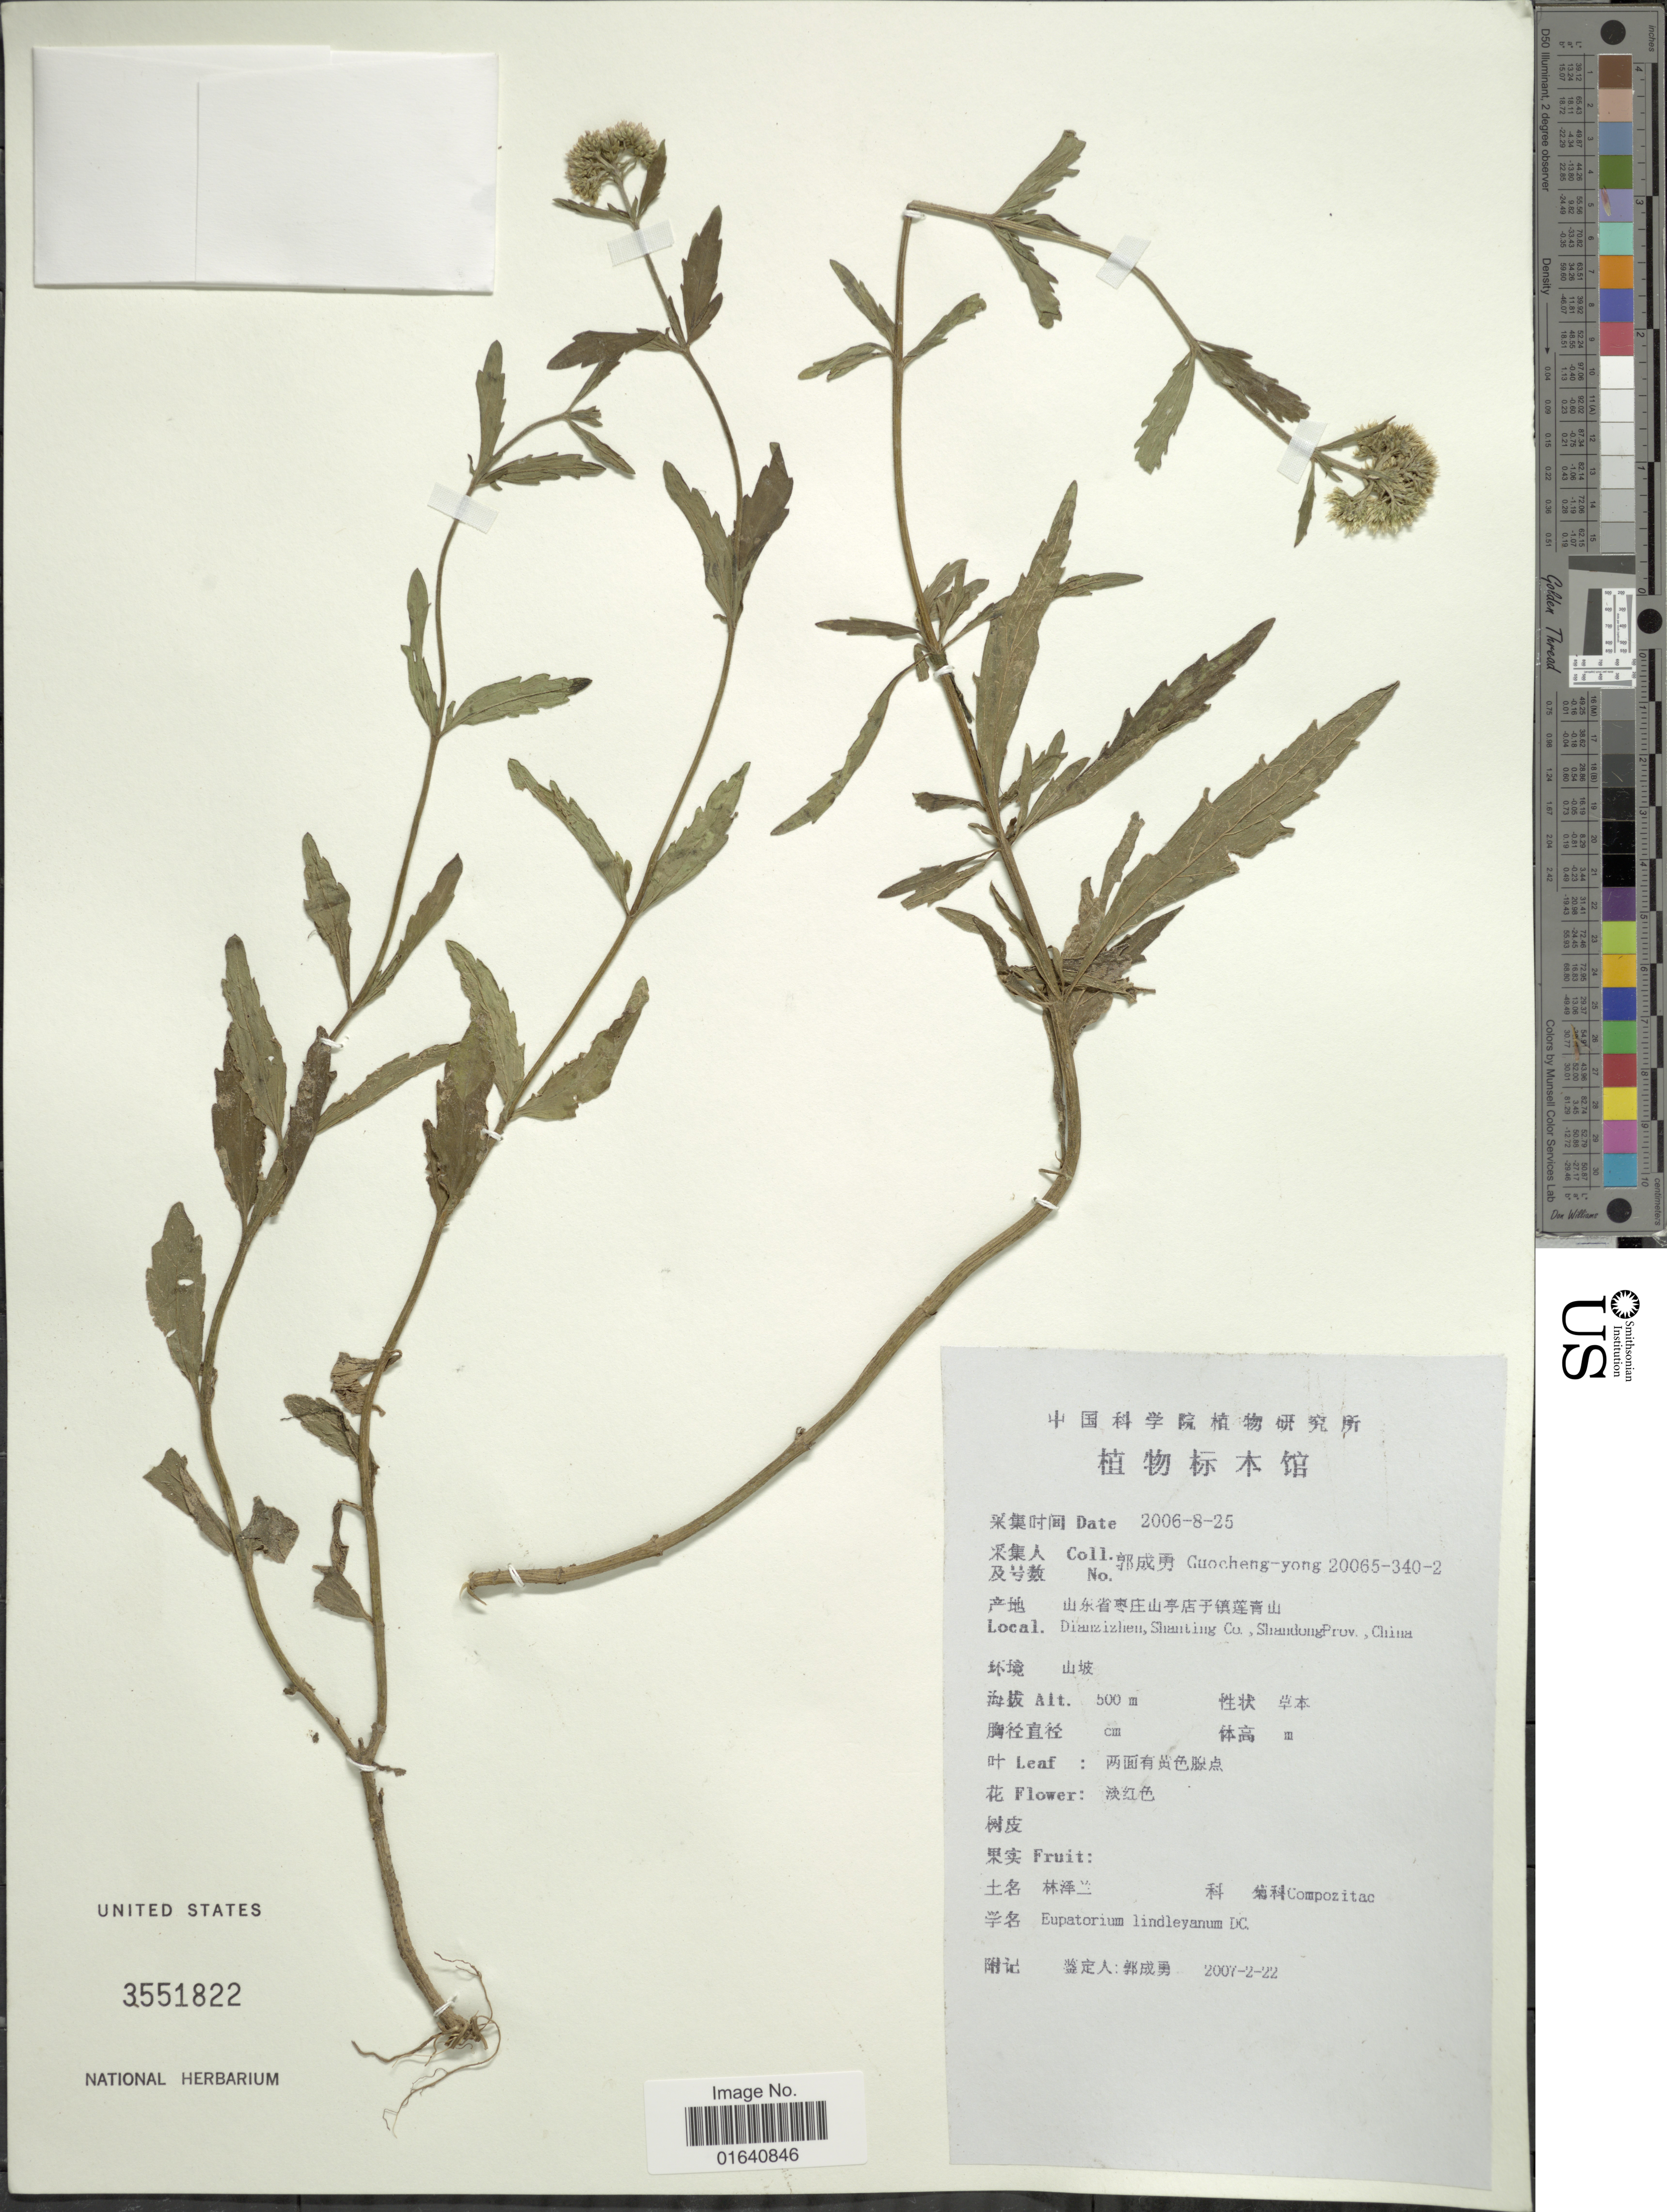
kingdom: Plantae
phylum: Tracheophyta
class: Magnoliopsida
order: Asterales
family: Asteraceae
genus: Eupatorium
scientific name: Eupatorium lindleyanum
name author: DC.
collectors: Goucheng-yong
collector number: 20065-340-2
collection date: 2006-08-25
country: China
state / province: Shandong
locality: Dianzizhen, Shanting Co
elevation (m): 500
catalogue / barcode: US 3551822